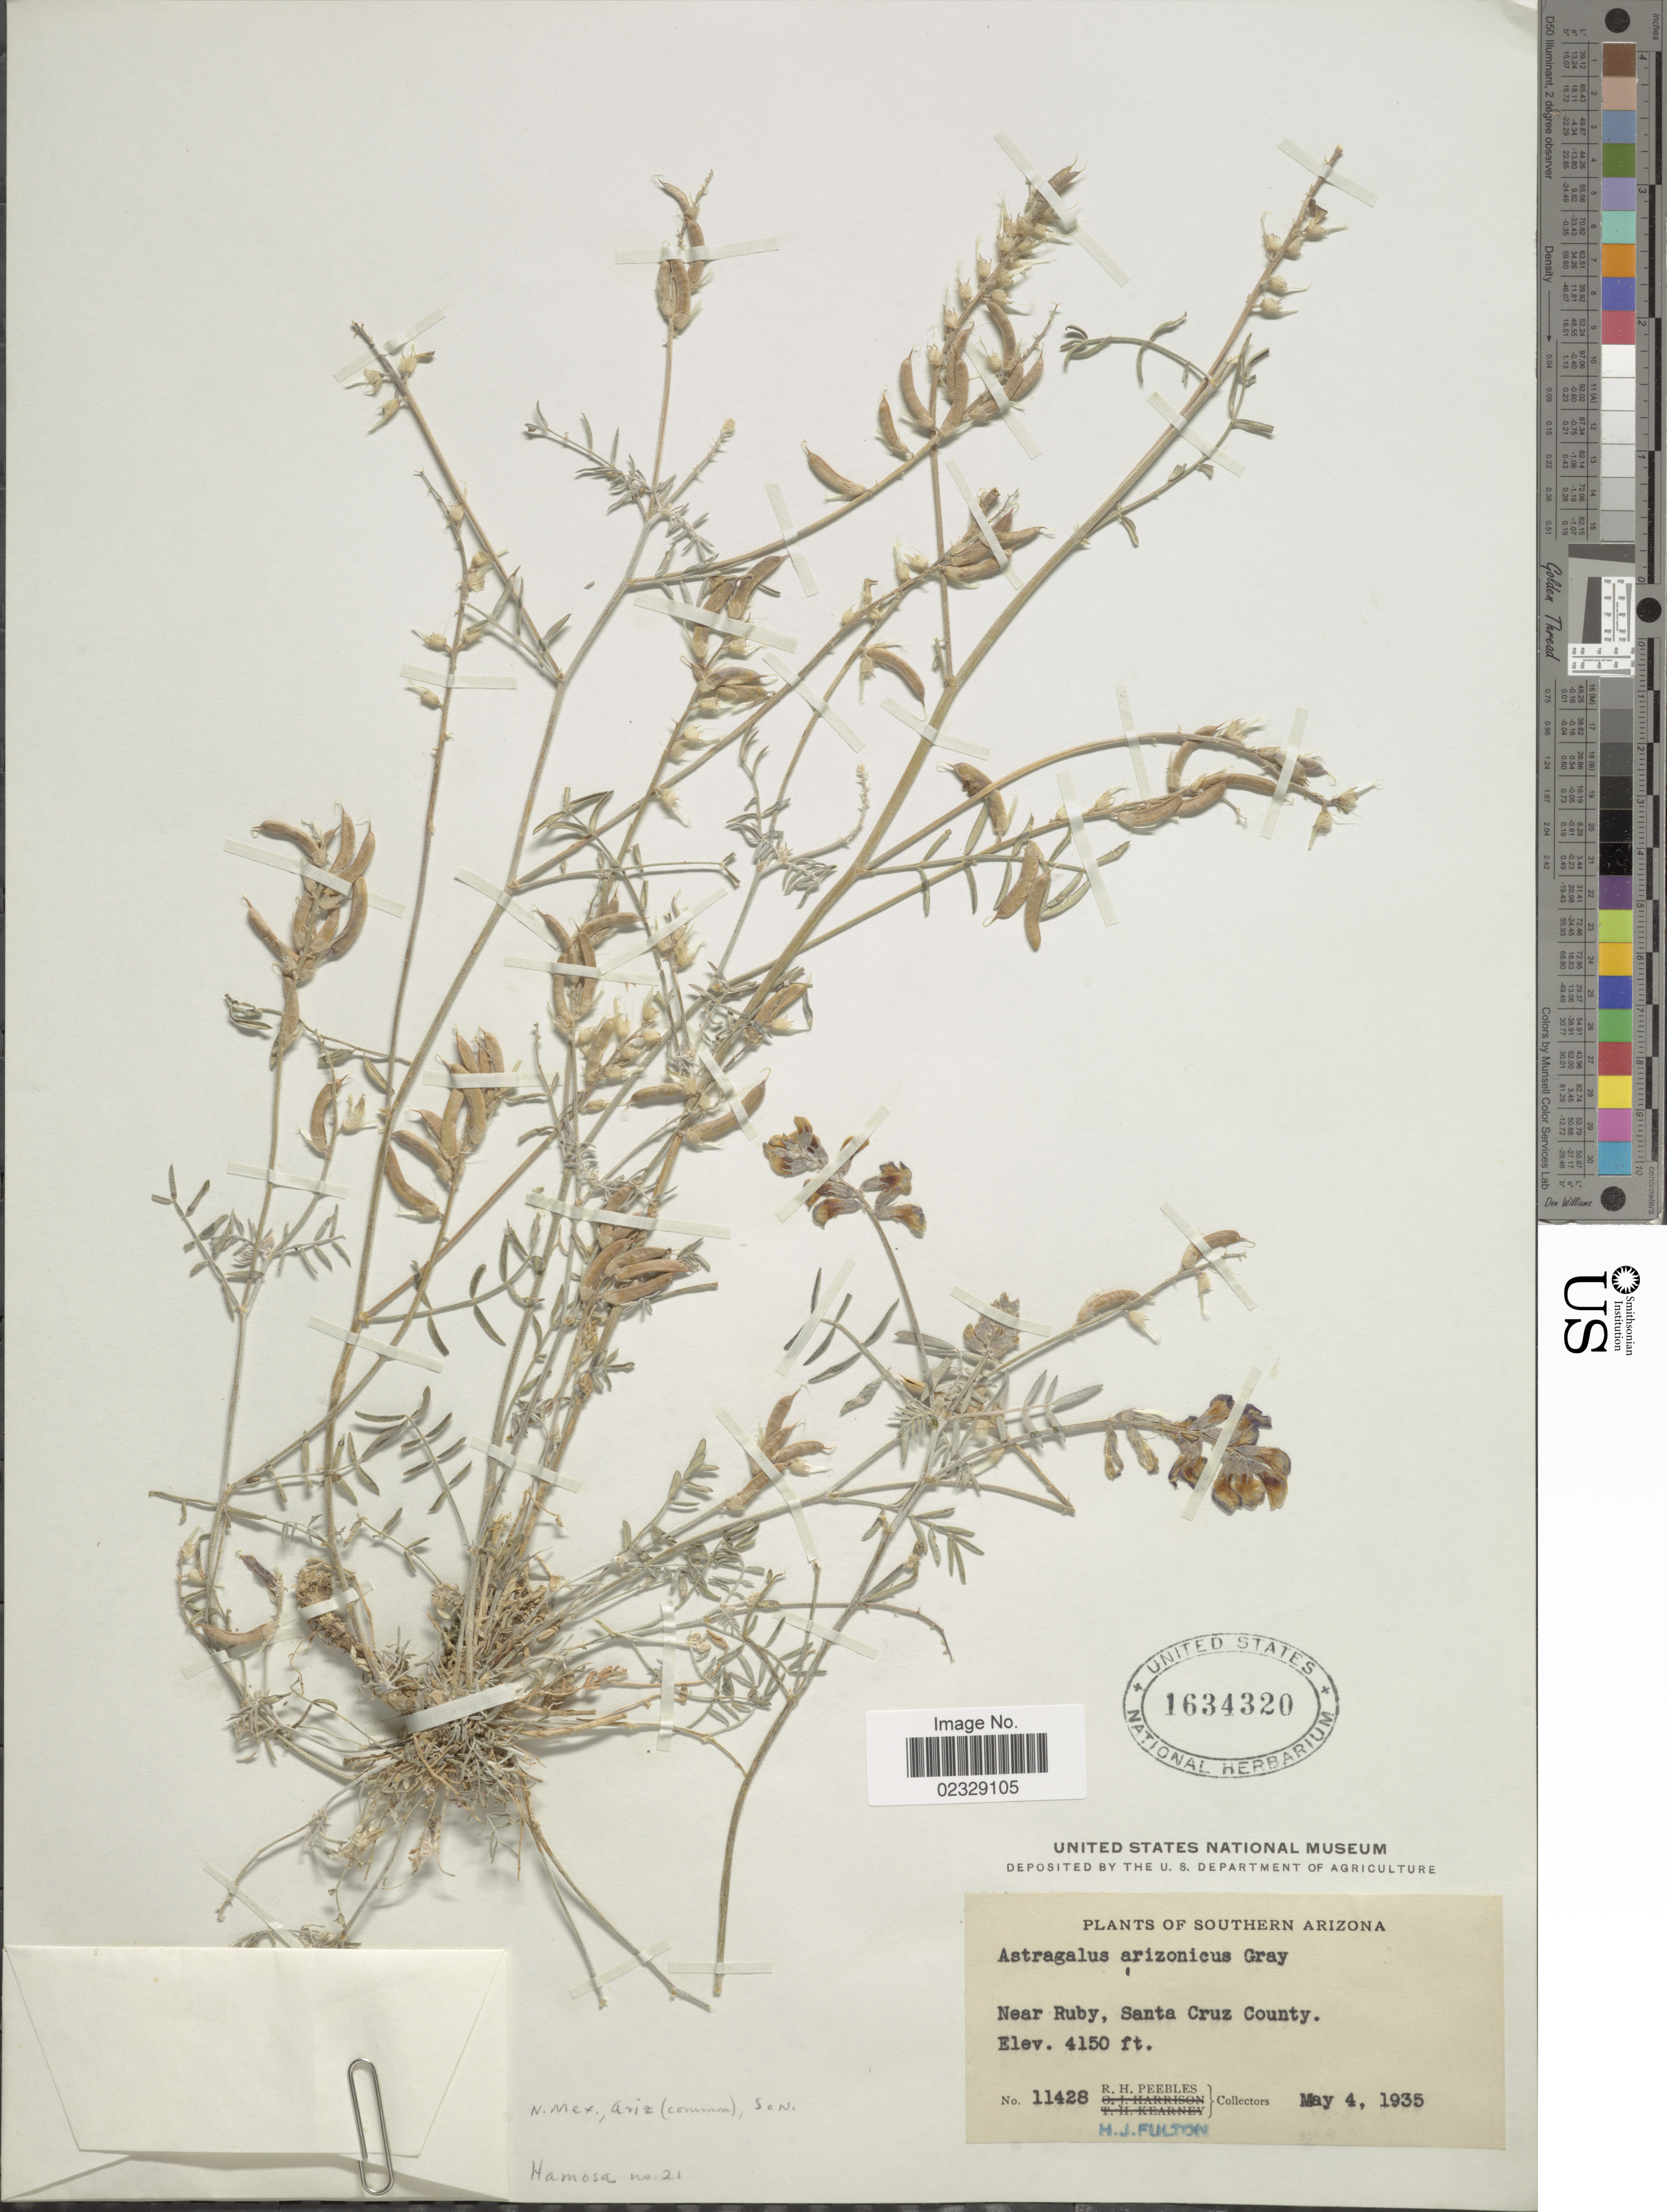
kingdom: Plantae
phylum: Tracheophyta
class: Magnoliopsida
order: Fabales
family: Fabaceae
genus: Astragalus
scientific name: Astragalus arizonicus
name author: A. Gray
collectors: R. H. Peebles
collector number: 11428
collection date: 1935-05-04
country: United States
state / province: Arizona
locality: Southern Arizona, Near Ruby, Santa Cruz County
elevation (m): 1265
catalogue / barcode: US 1634320